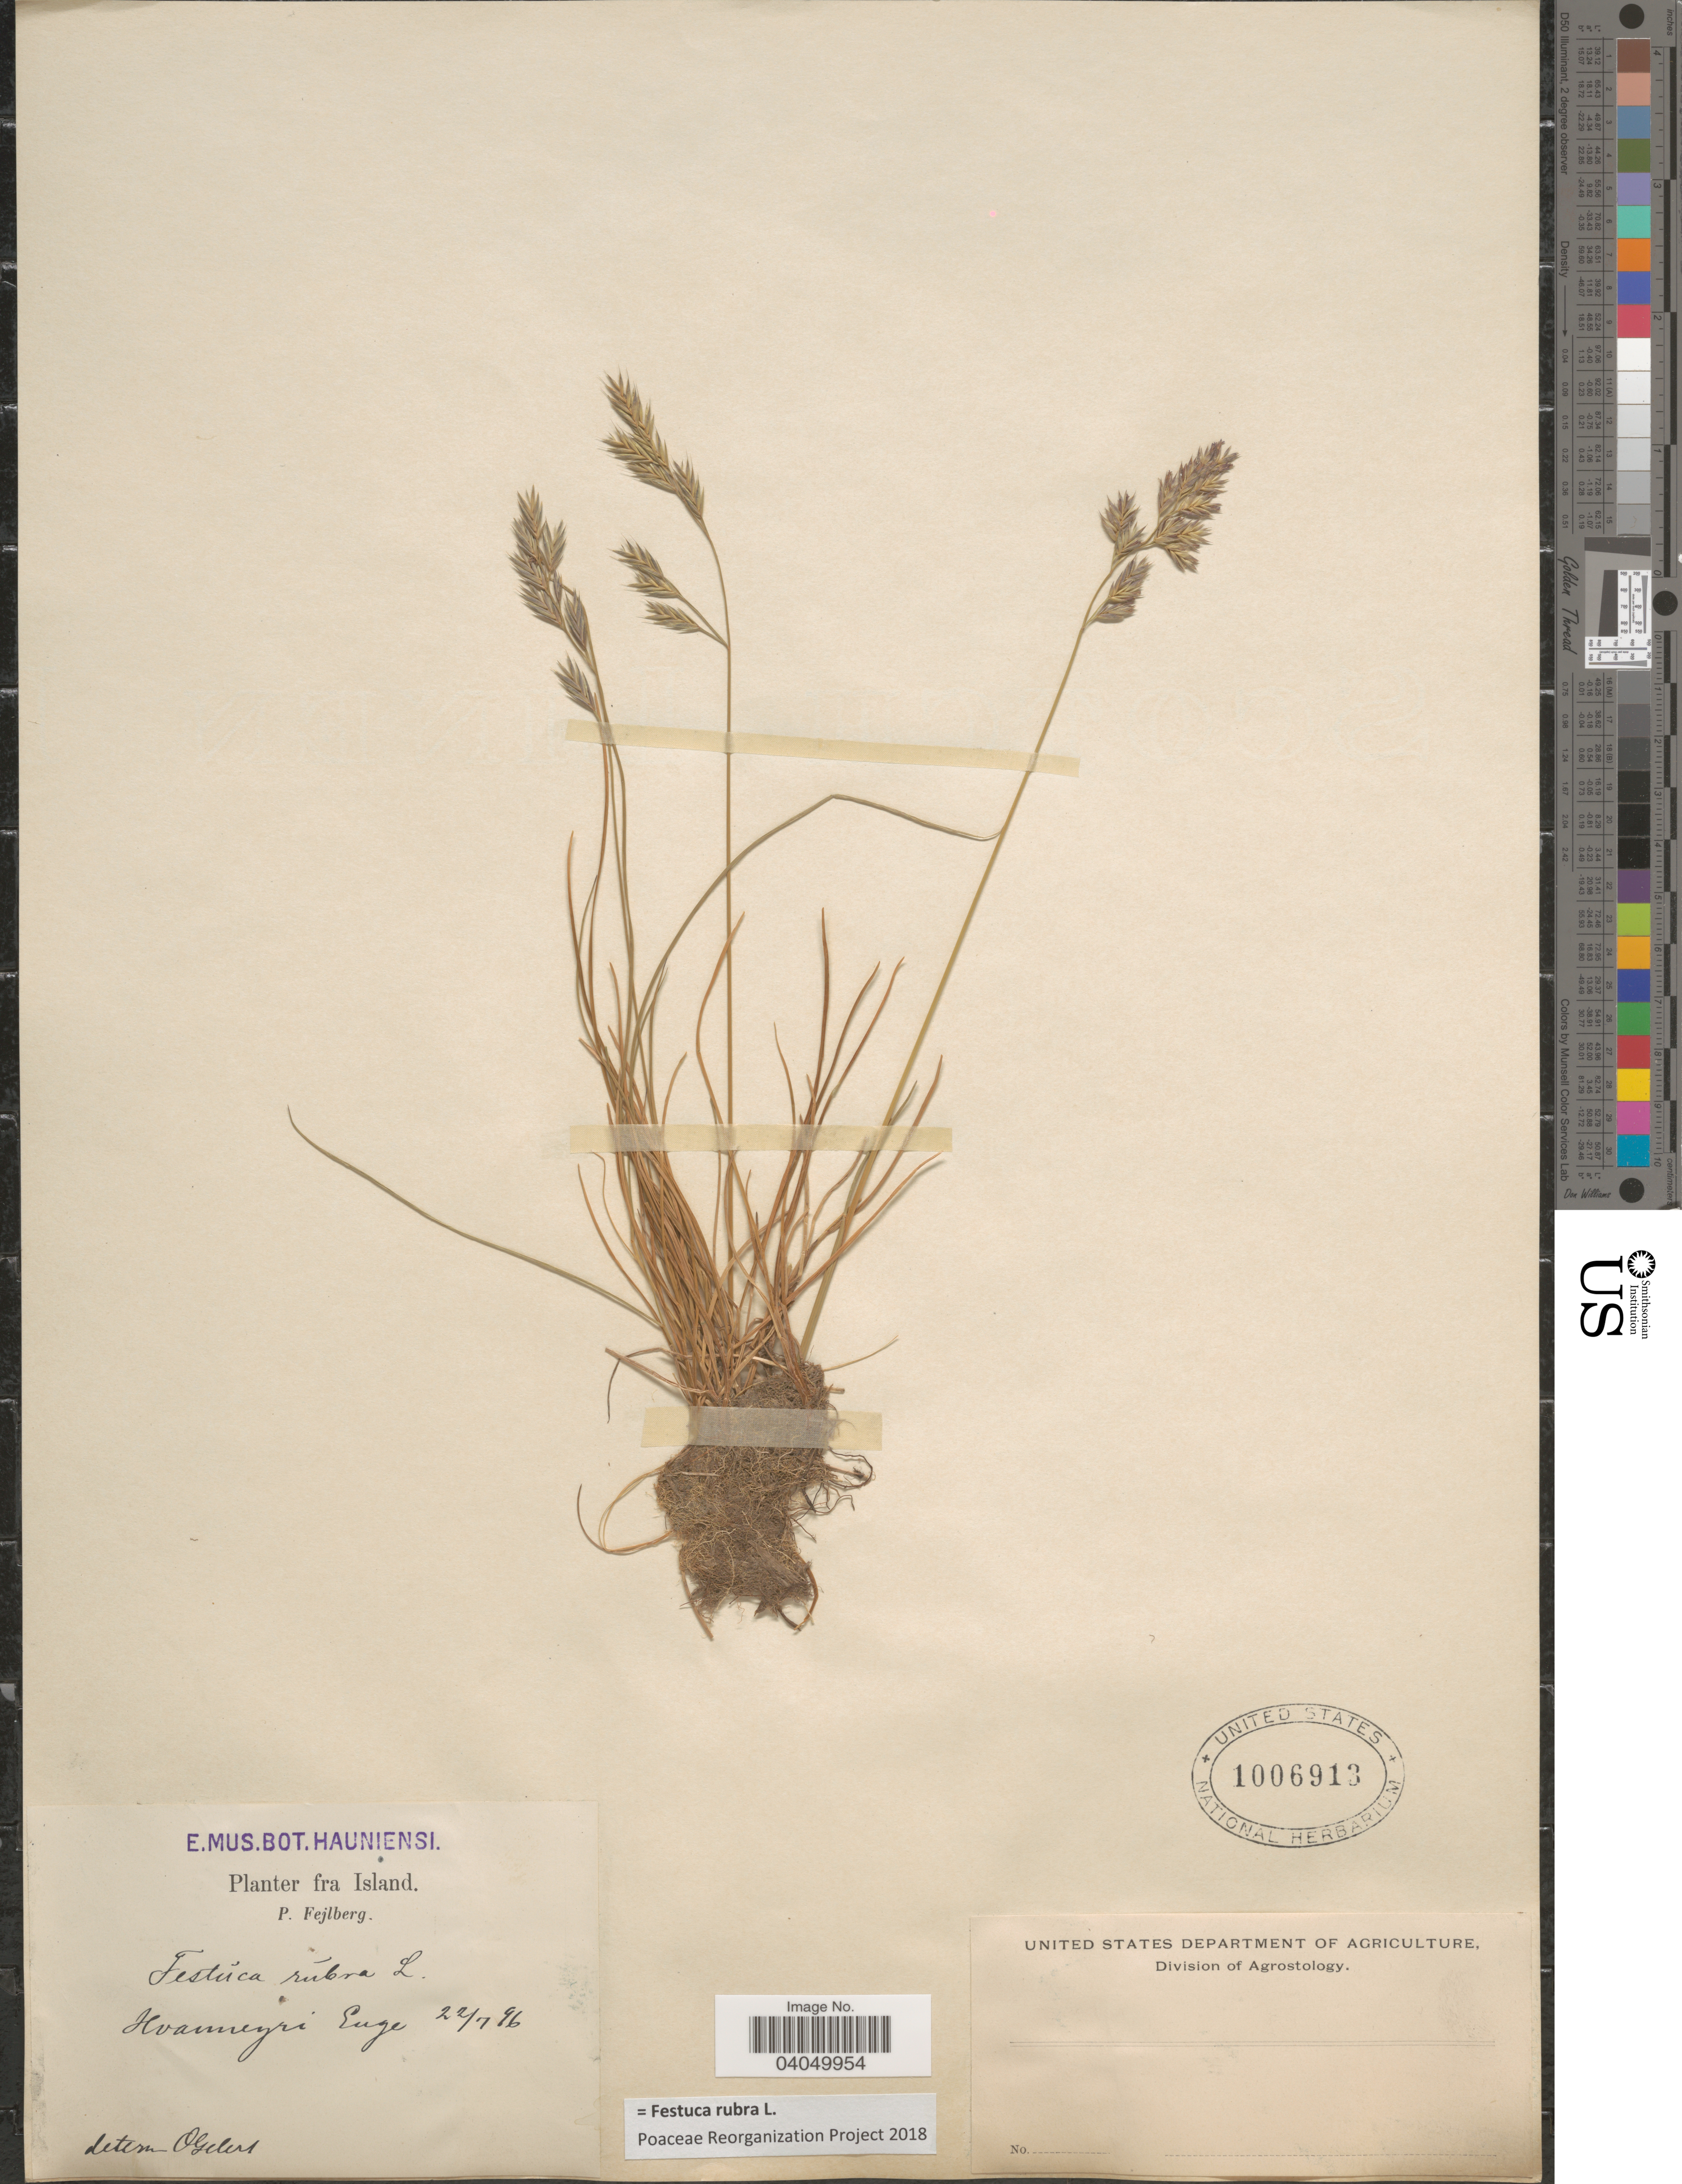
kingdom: Plantae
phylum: Tracheophyta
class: Liliopsida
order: Poales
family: Poaceae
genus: Festuca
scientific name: Festuca rubra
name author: L.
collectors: P. Fejlberg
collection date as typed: Transcribed d/m/y: 22/7/96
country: Iceland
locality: Fra Island. Hvanneyri Enge.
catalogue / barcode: US 1006913